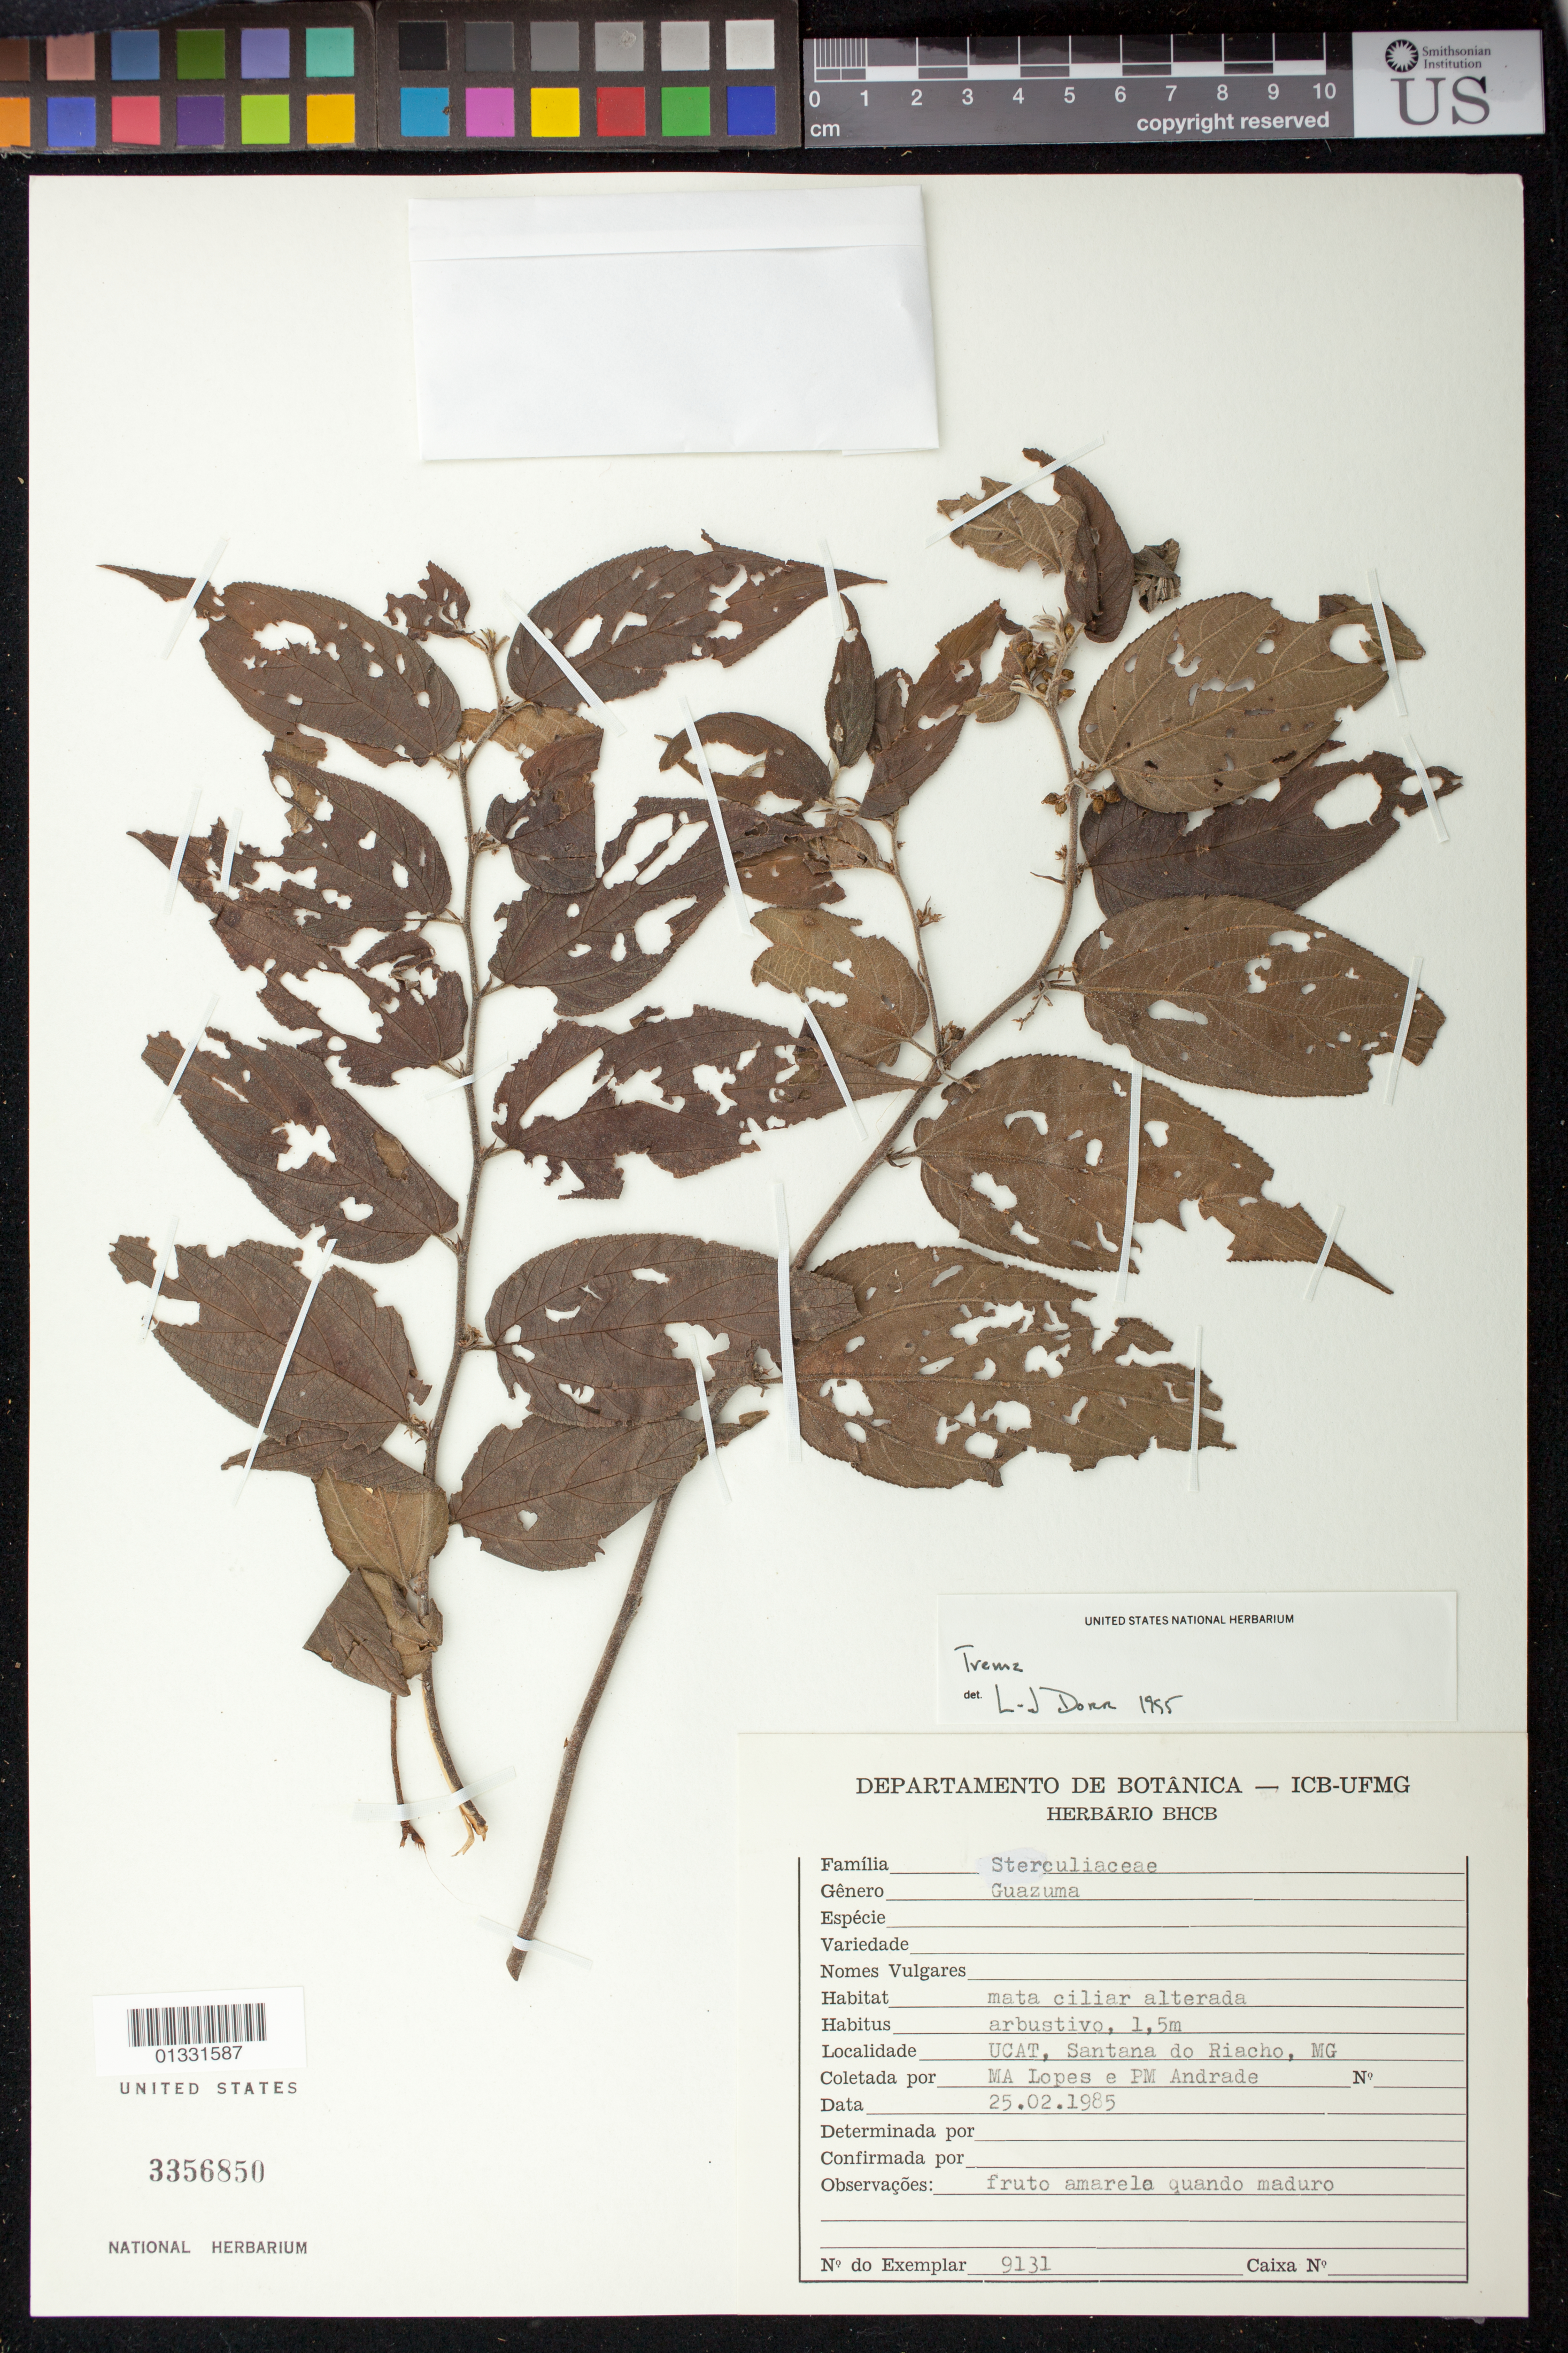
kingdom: Plantae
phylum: Tracheophyta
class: Magnoliopsida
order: Rosales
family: Cannabaceae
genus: Trema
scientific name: Trema sp.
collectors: M. Lopes & P. M. Andrade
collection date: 1985-02-25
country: Brazil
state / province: Minas Gerais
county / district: Santana do Riacho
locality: UCAT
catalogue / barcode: US 3356850